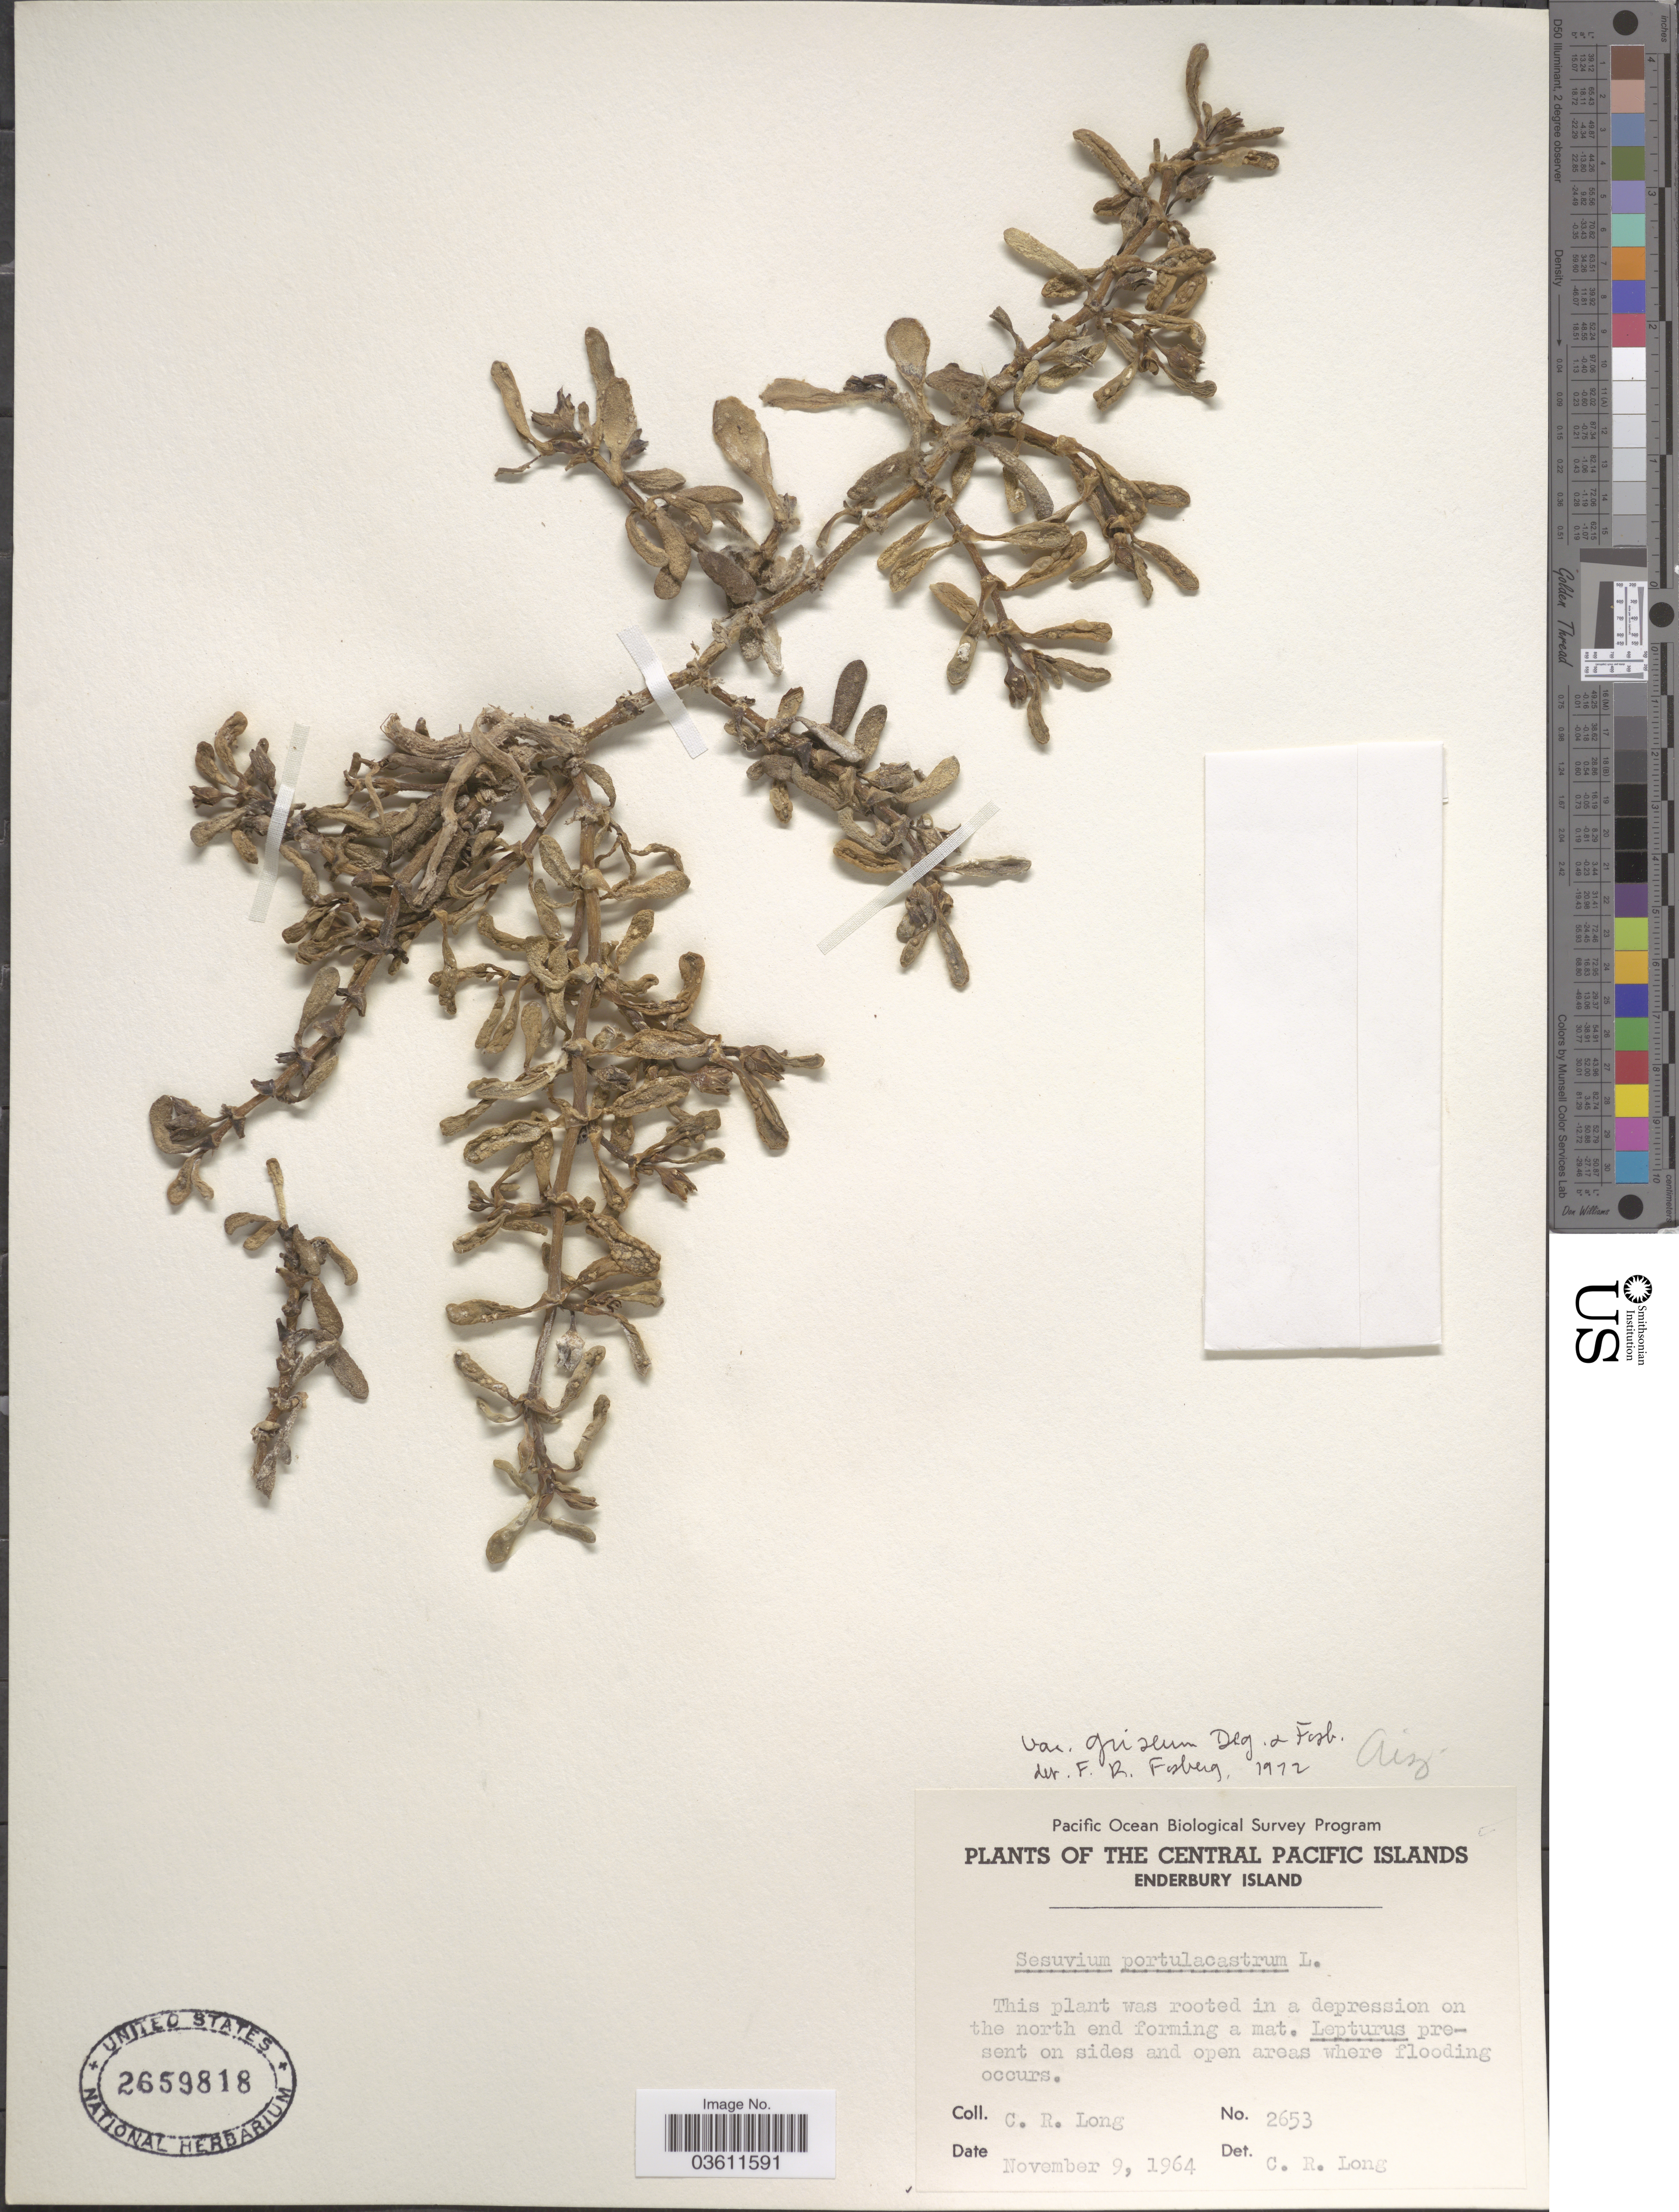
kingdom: Plantae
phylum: Tracheophyta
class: Magnoliopsida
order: Caryophyllales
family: Aizoaceae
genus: Sesuvium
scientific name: Sesuvium portulacastrum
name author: (L.) L.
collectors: C. R. Long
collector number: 2653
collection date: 1964-11-09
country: Kiribati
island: Enderbury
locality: The Central Pacific Islands. Enderbury Island.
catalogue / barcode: US 2659818